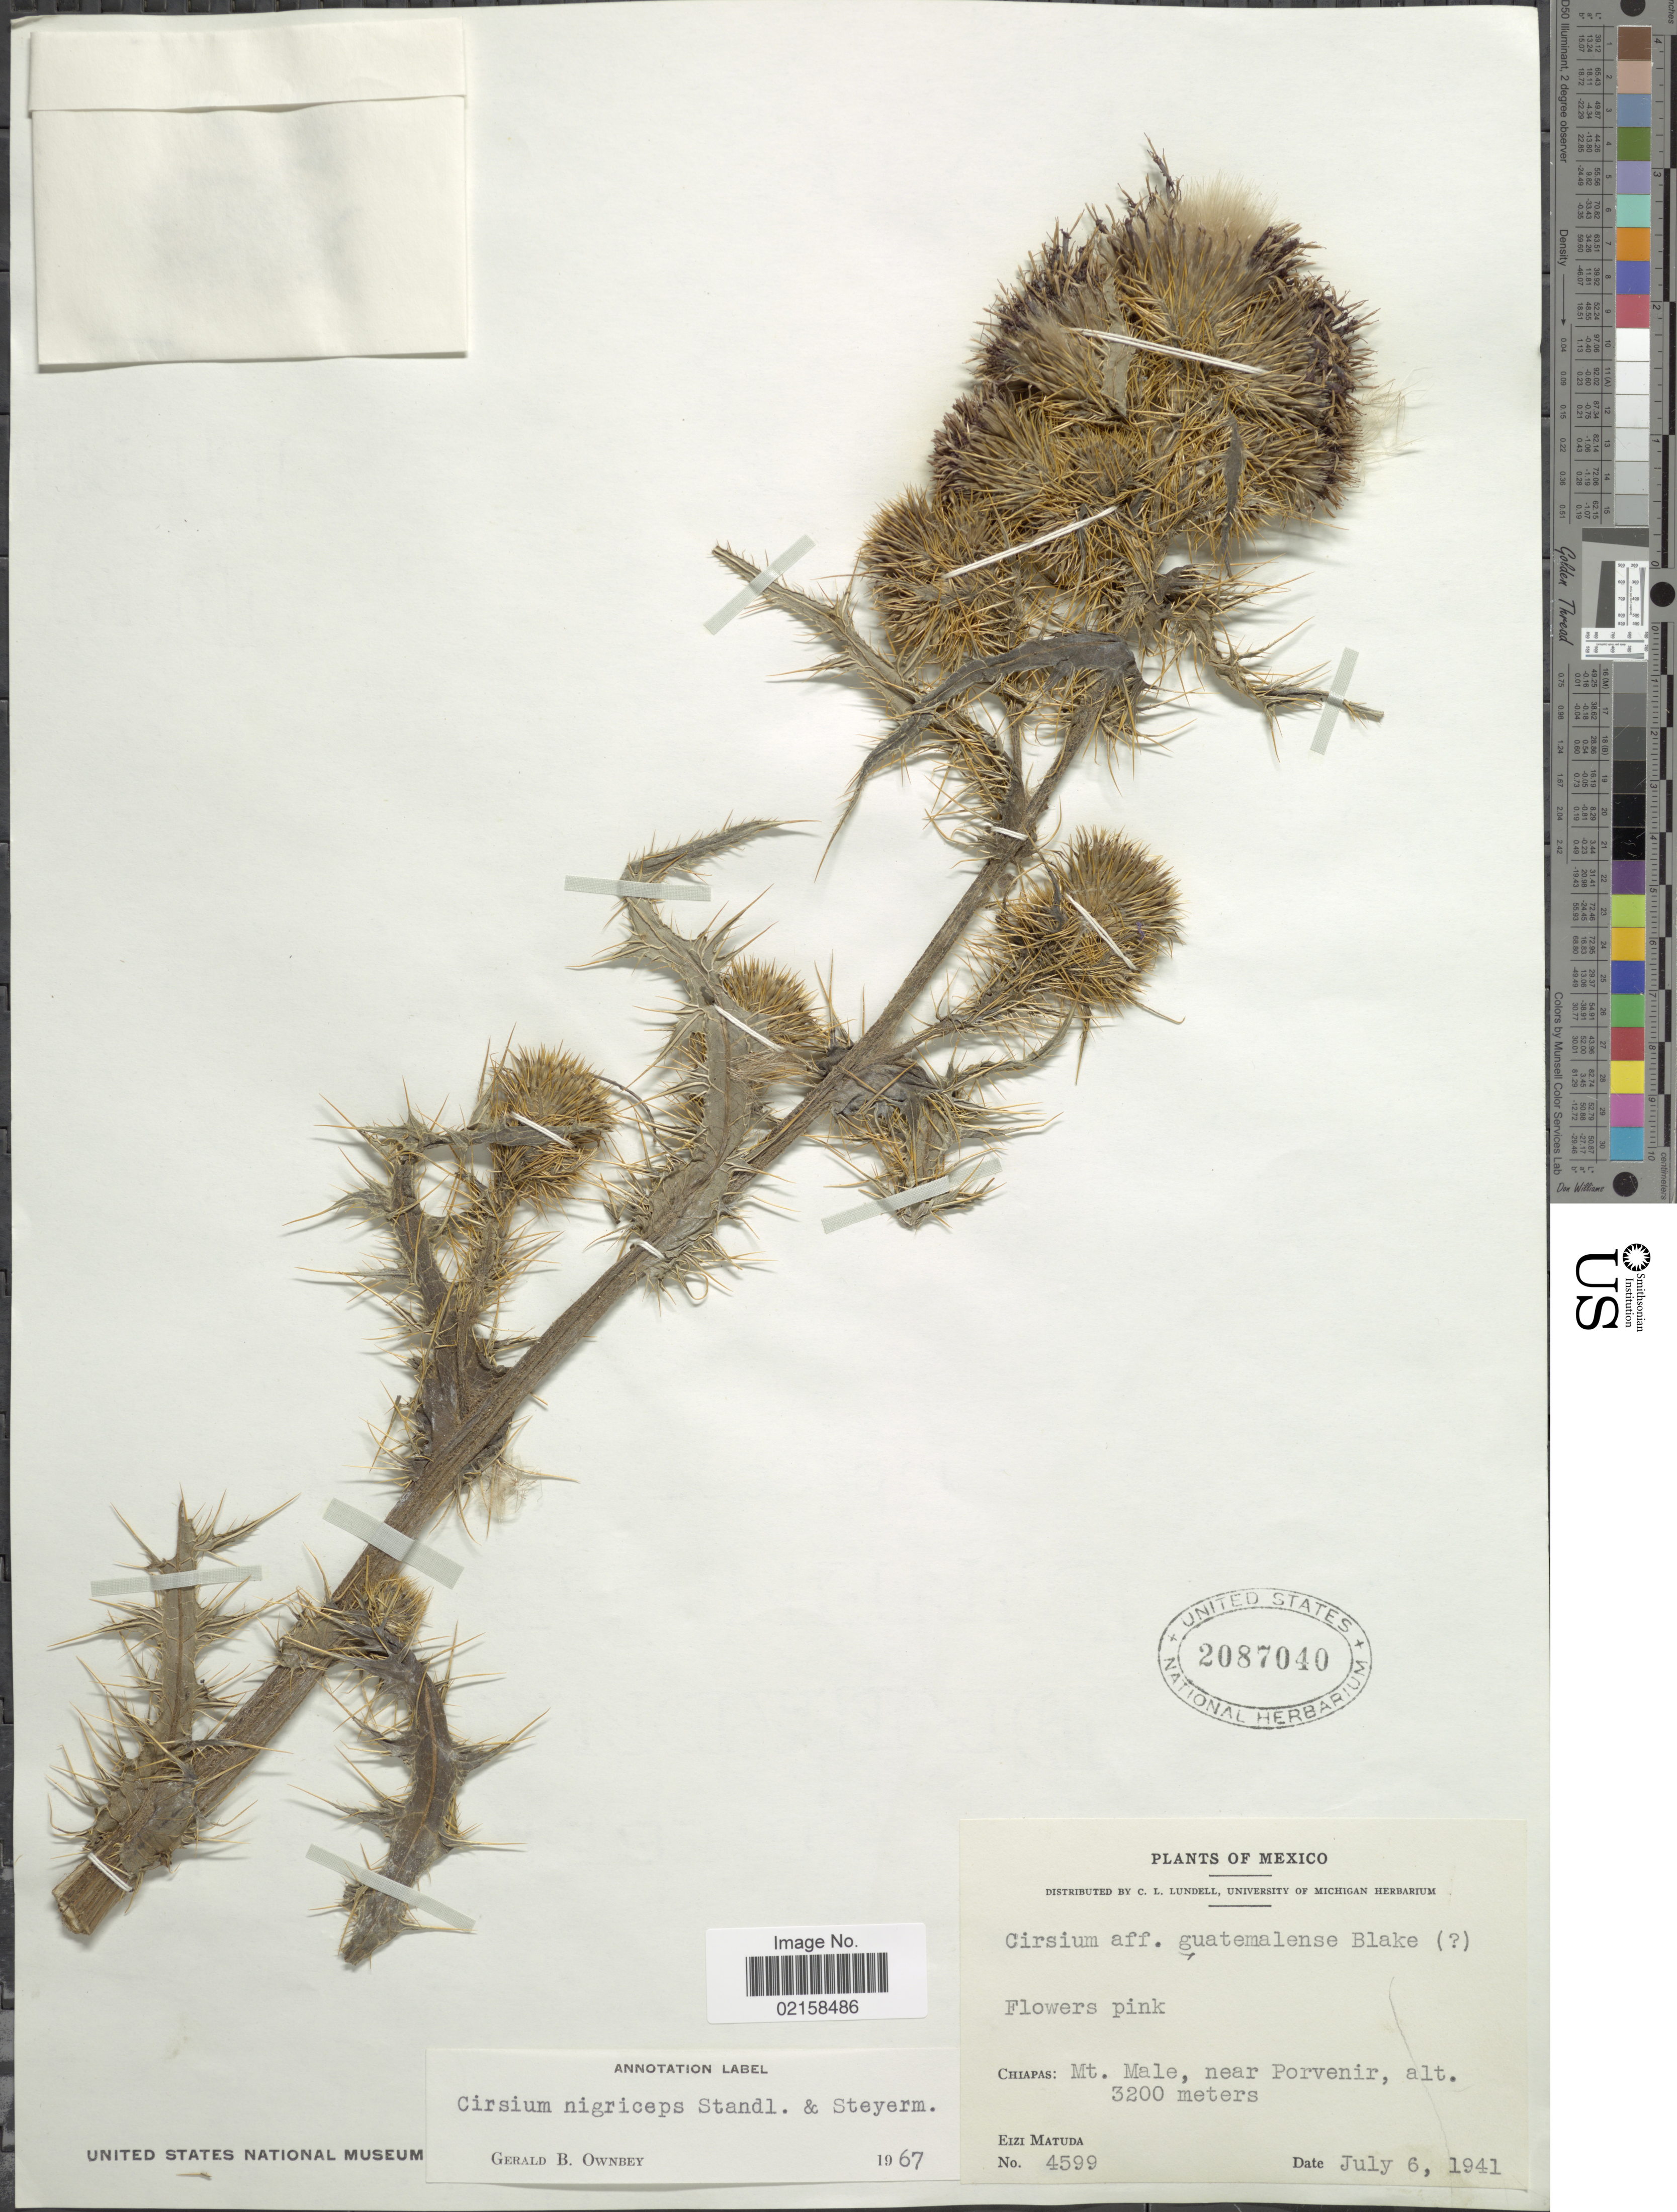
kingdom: Plantae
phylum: Tracheophyta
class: Magnoliopsida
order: Asterales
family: Asteraceae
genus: Cirsium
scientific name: Cirsium nigriceps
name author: Standl. & Steyerm.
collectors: E. Matuda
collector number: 4599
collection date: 1941-07-06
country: Mexico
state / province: Chiapas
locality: Mt. Male, near Porvenir.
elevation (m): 3200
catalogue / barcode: US 2087040